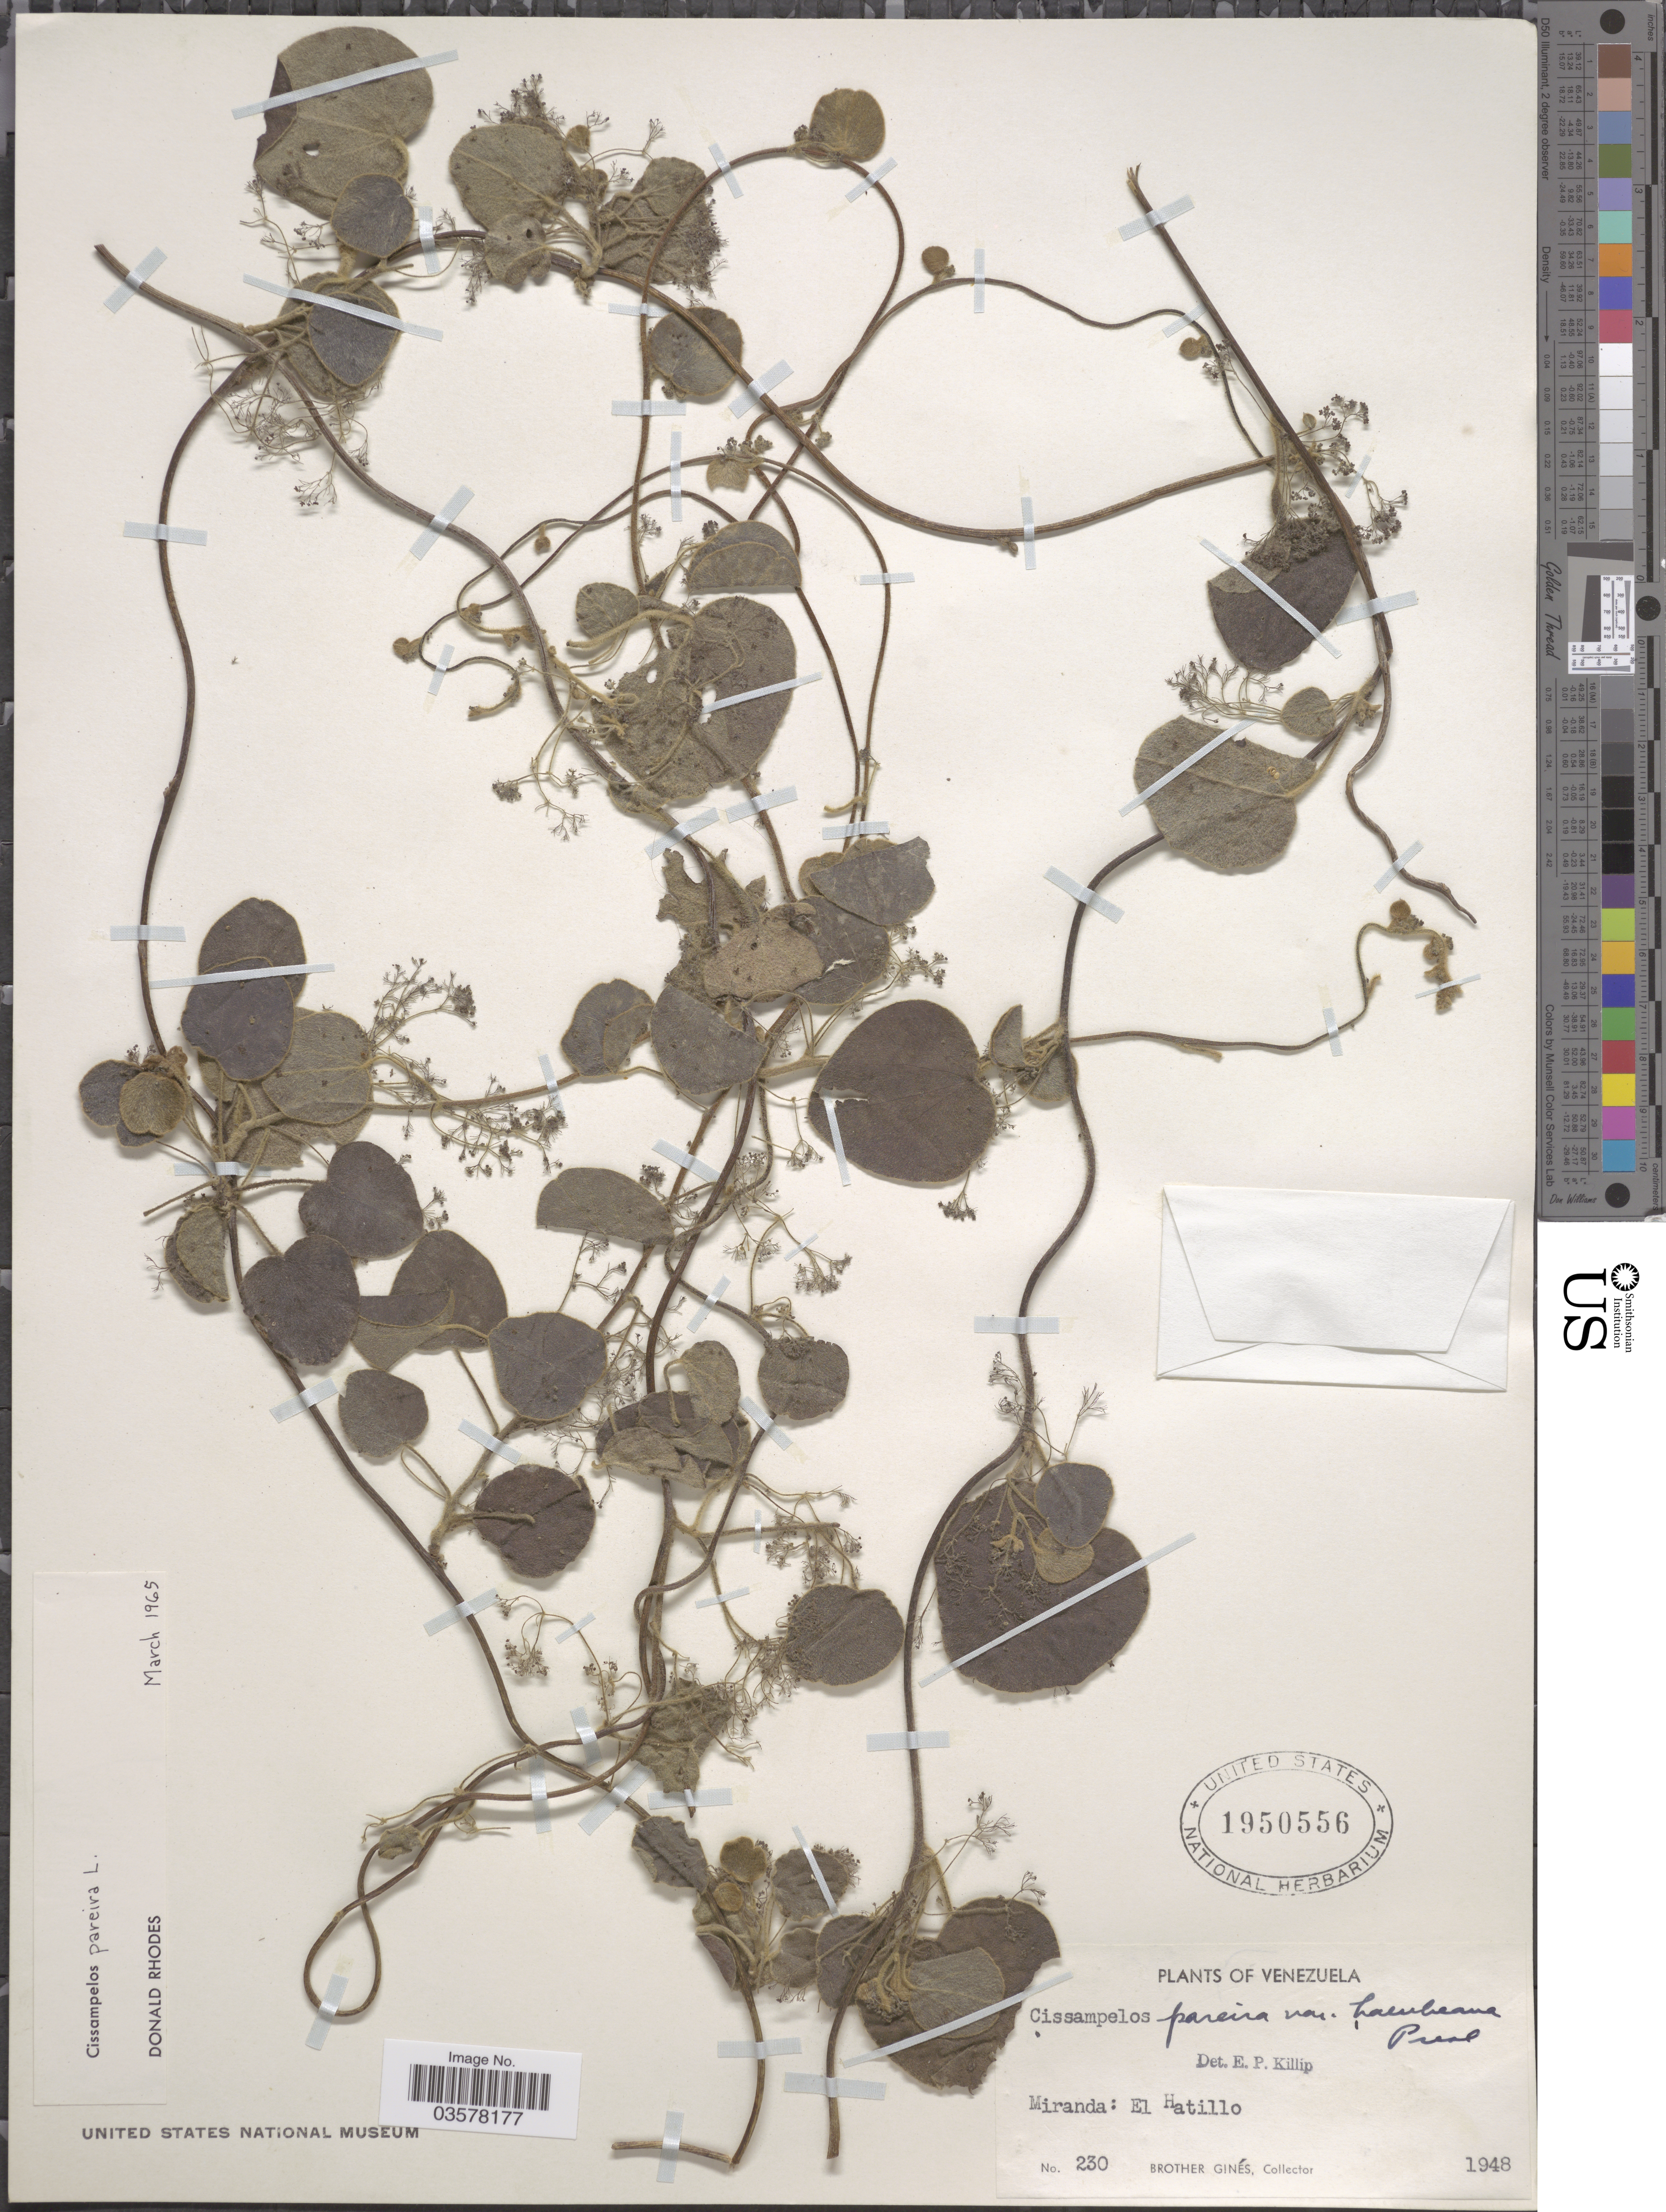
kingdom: Plantae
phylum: Tracheophyta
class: Magnoliopsida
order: Ranunculales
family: Menispermaceae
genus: Cissampelos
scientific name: Cissampelos pareira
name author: L.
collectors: Bro. Gines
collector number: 230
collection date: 1948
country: Venezuela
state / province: Miranda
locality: El Hatillo.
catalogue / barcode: US 1950556